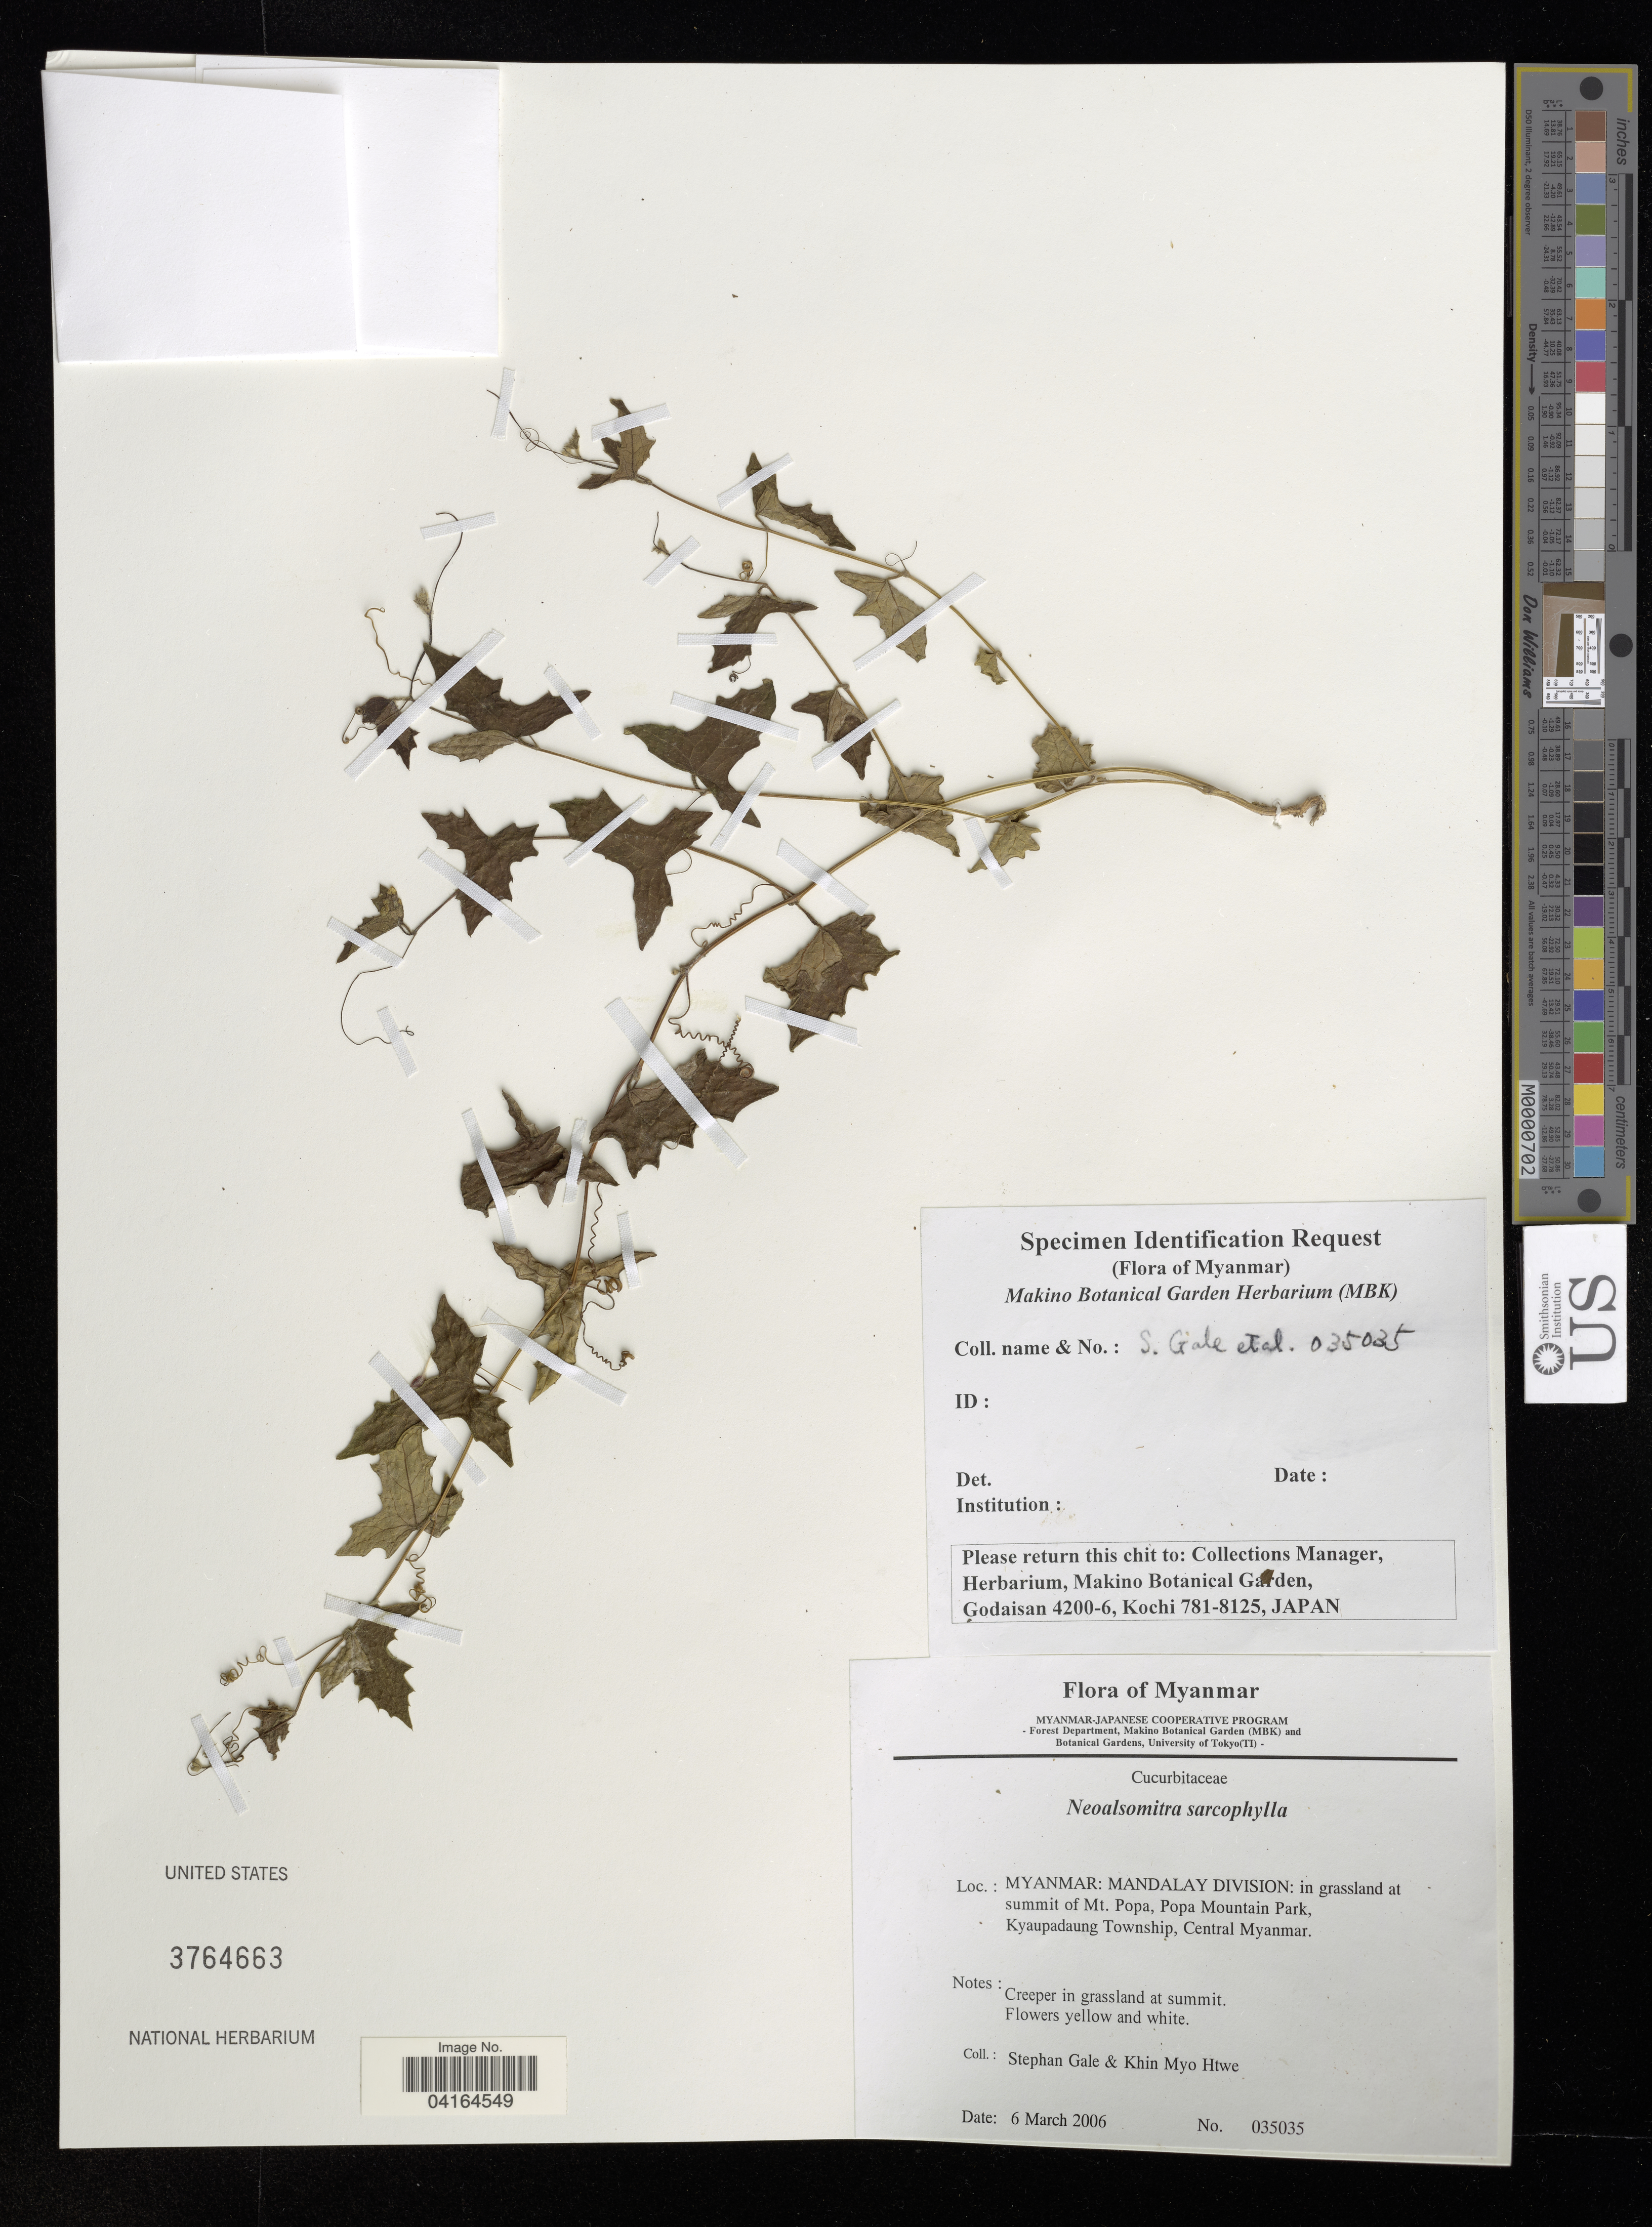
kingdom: Plantae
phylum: Tracheophyta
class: Magnoliopsida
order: Cucurbitales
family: Cucurbitaceae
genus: Neoalsomitra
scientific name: Neoalsomitra sarcophylla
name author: (Wall.) Hutch.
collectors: S. Gale & K. Htwe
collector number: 035035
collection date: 2006-03-06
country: Myanmar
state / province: Mandalay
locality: Mandalay Division: in grassland at summit of Mt. Popa, Popa Mountain Park, Kyaupadaung Township, Central Myanmar.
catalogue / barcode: US 3764663